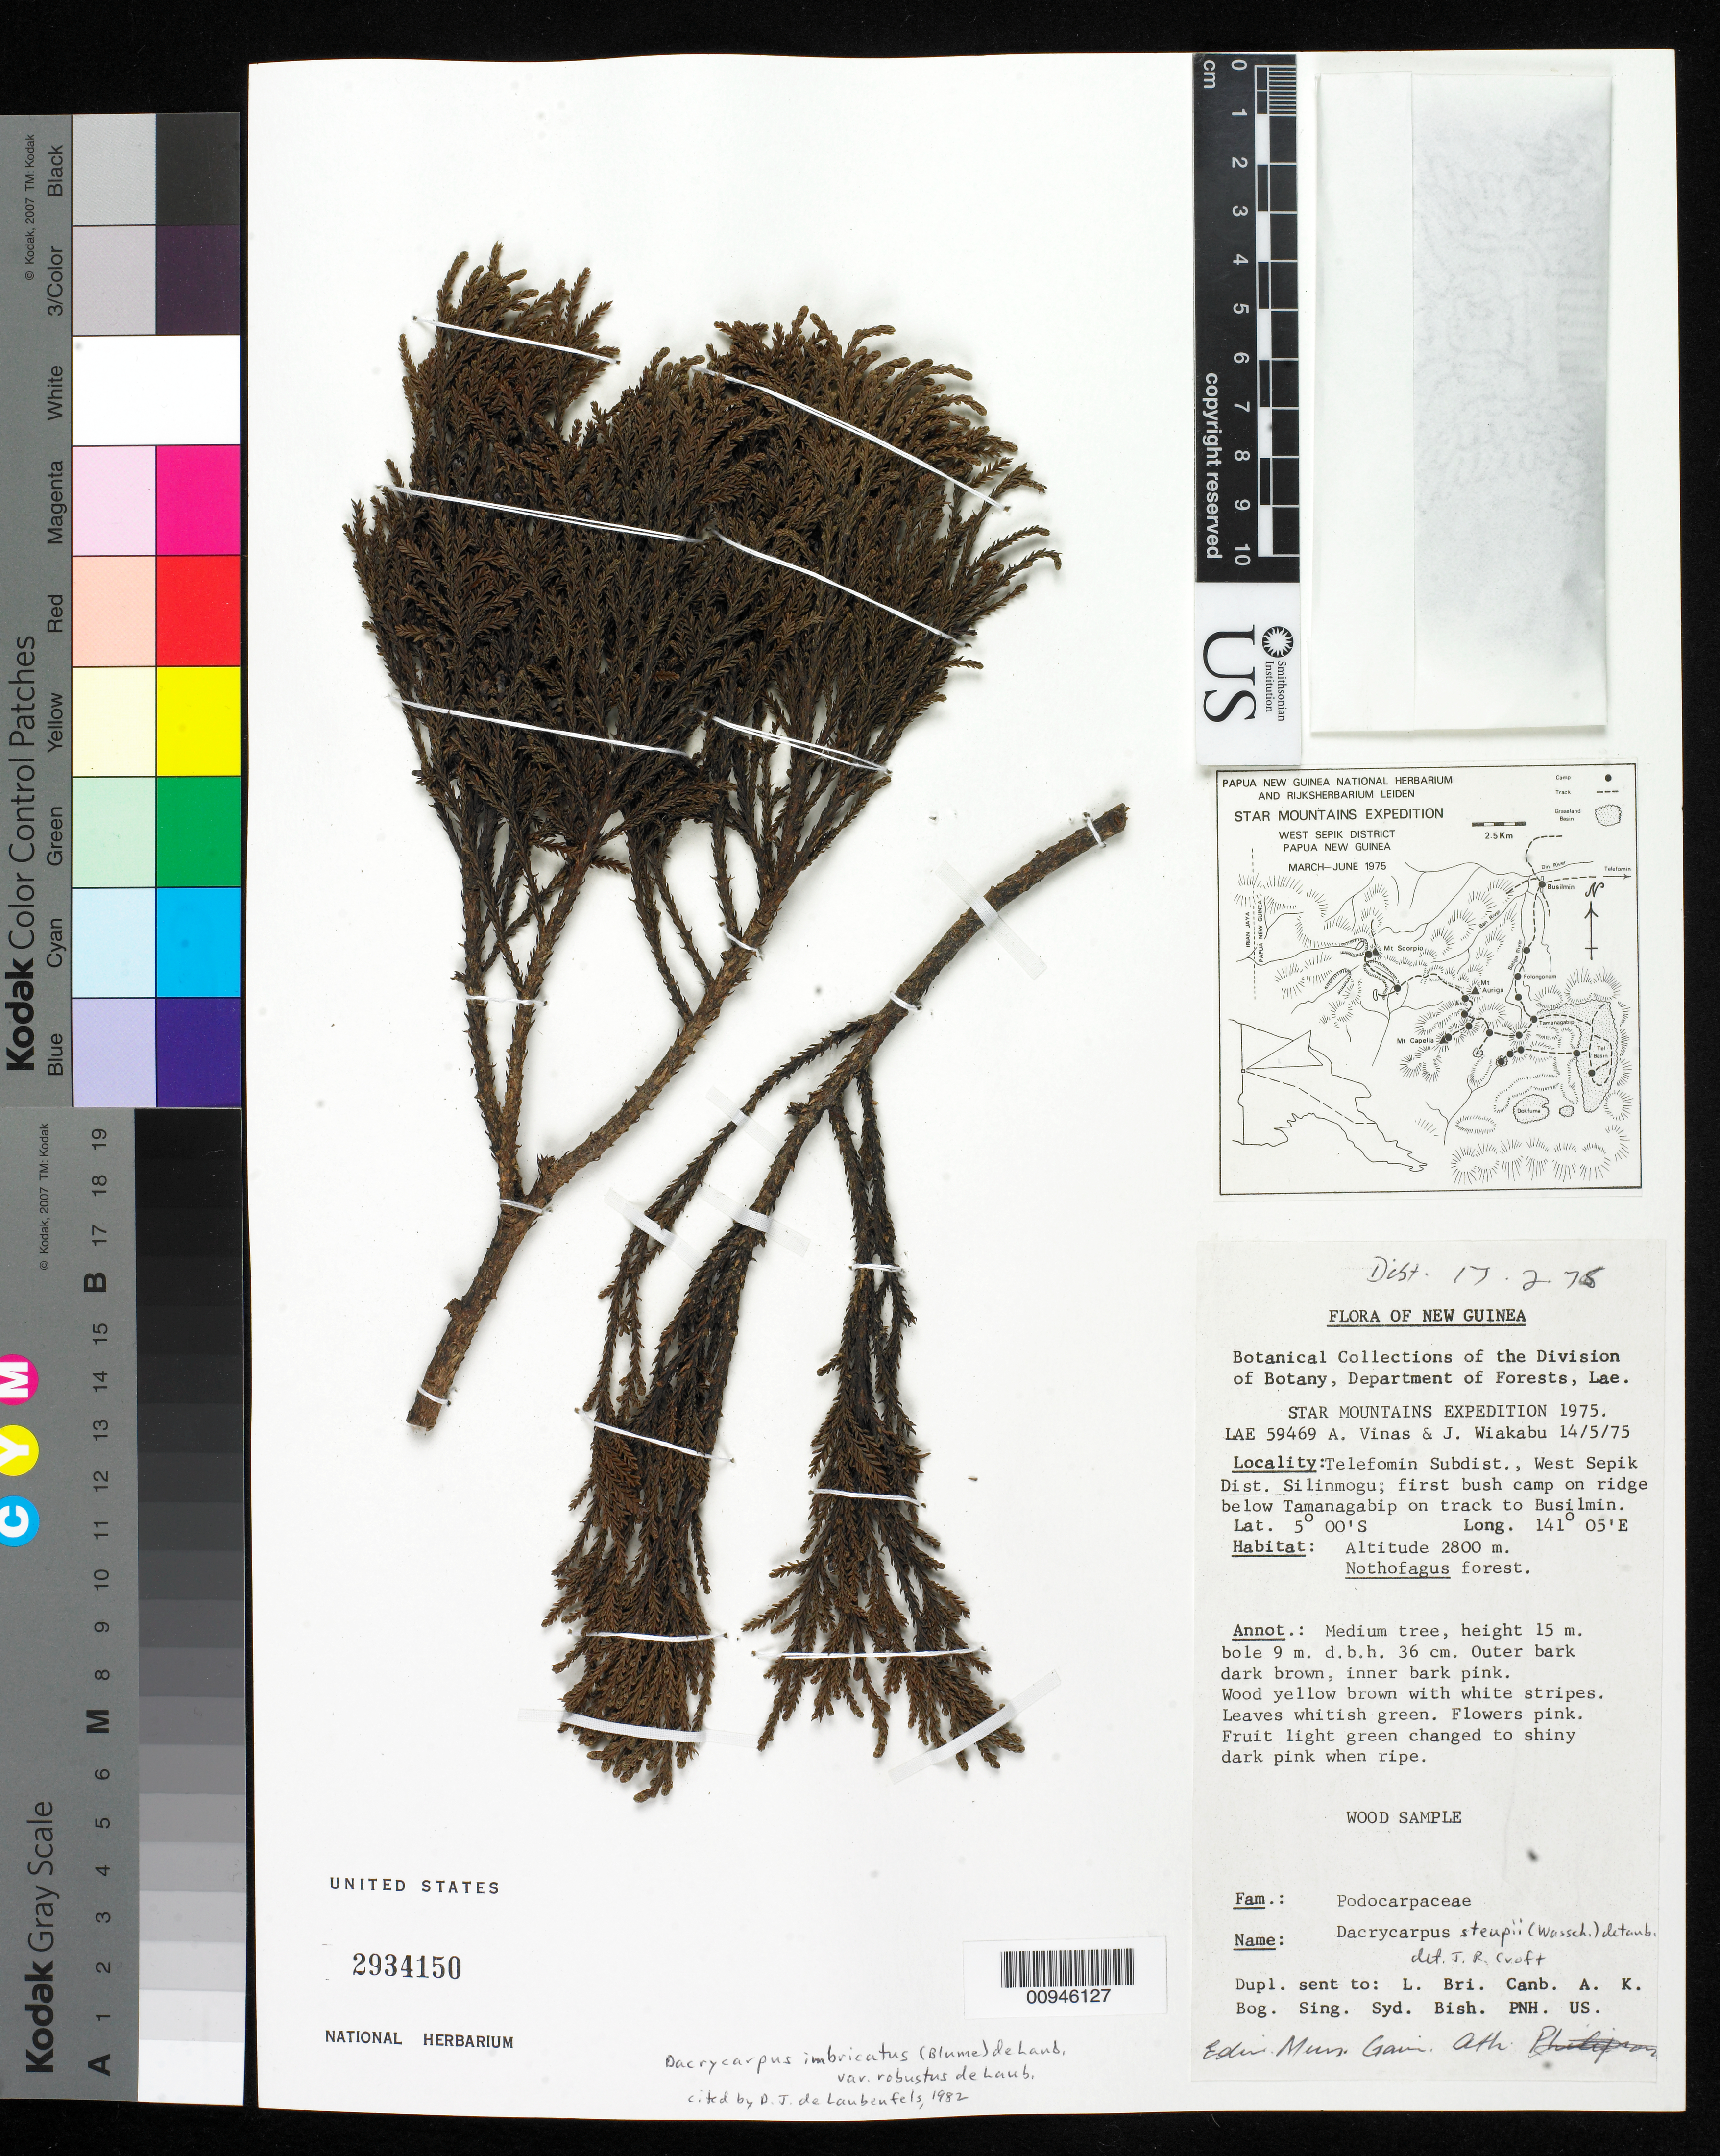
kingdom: Plantae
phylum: Tracheophyta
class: Pinopsida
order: Pinales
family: Podocarpaceae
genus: Dacrycarpus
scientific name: Dacrycarpus imbricatus var. robustus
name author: de Laub.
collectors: A. Vinas & J. Wiakabu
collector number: LAE 59469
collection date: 1975-05-14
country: Papua New Guinea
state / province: Sandaun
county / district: Telefomin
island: New Guinea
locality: Telefomin Subdit., Silinmogu; first bush camp on ridge below Tamanagabip on track to Busilmin.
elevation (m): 2800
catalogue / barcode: US 2934150